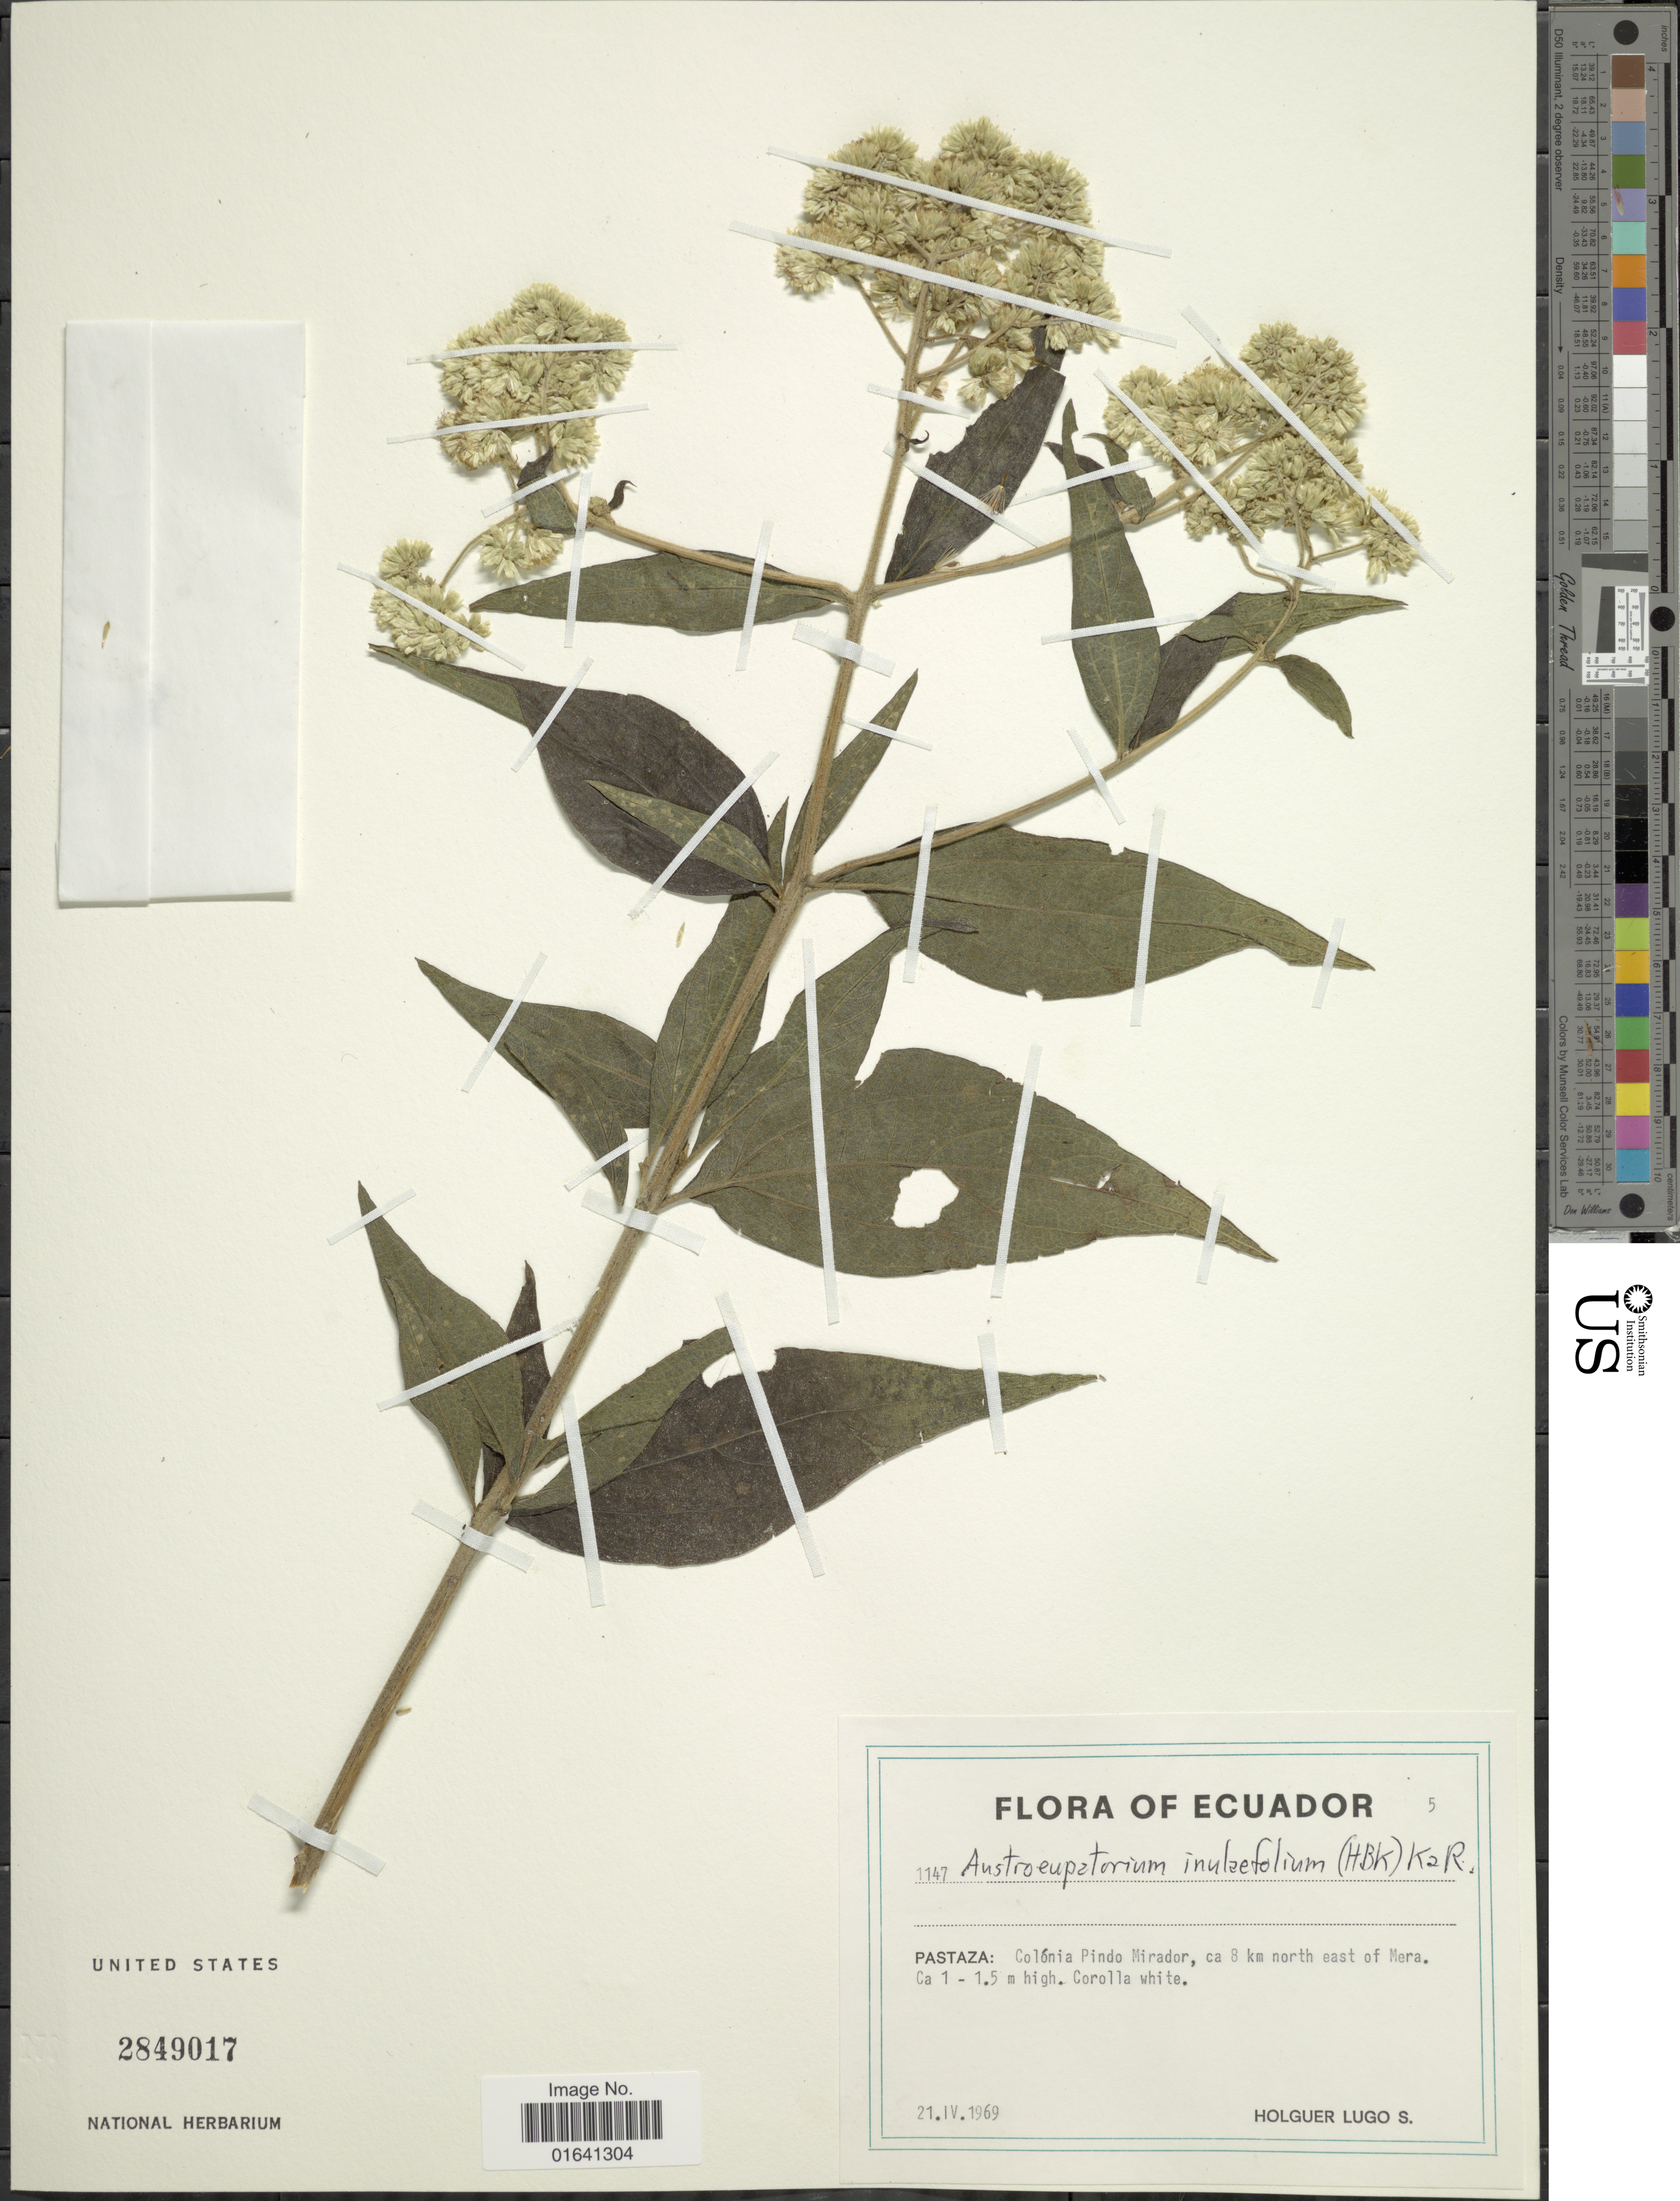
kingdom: Plantae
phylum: Tracheophyta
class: Magnoliopsida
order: Asterales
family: Asteraceae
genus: Austroeupatorium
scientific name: Austroeupatorium inulaefolium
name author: (Kunth) R.M. King & H. Rob.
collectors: H. Lugo S.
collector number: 1147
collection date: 1969-04-21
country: Ecuador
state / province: Pastaza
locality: Colónia Pindo Mirador, ca 8 km north east of Mera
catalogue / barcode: US 2849017